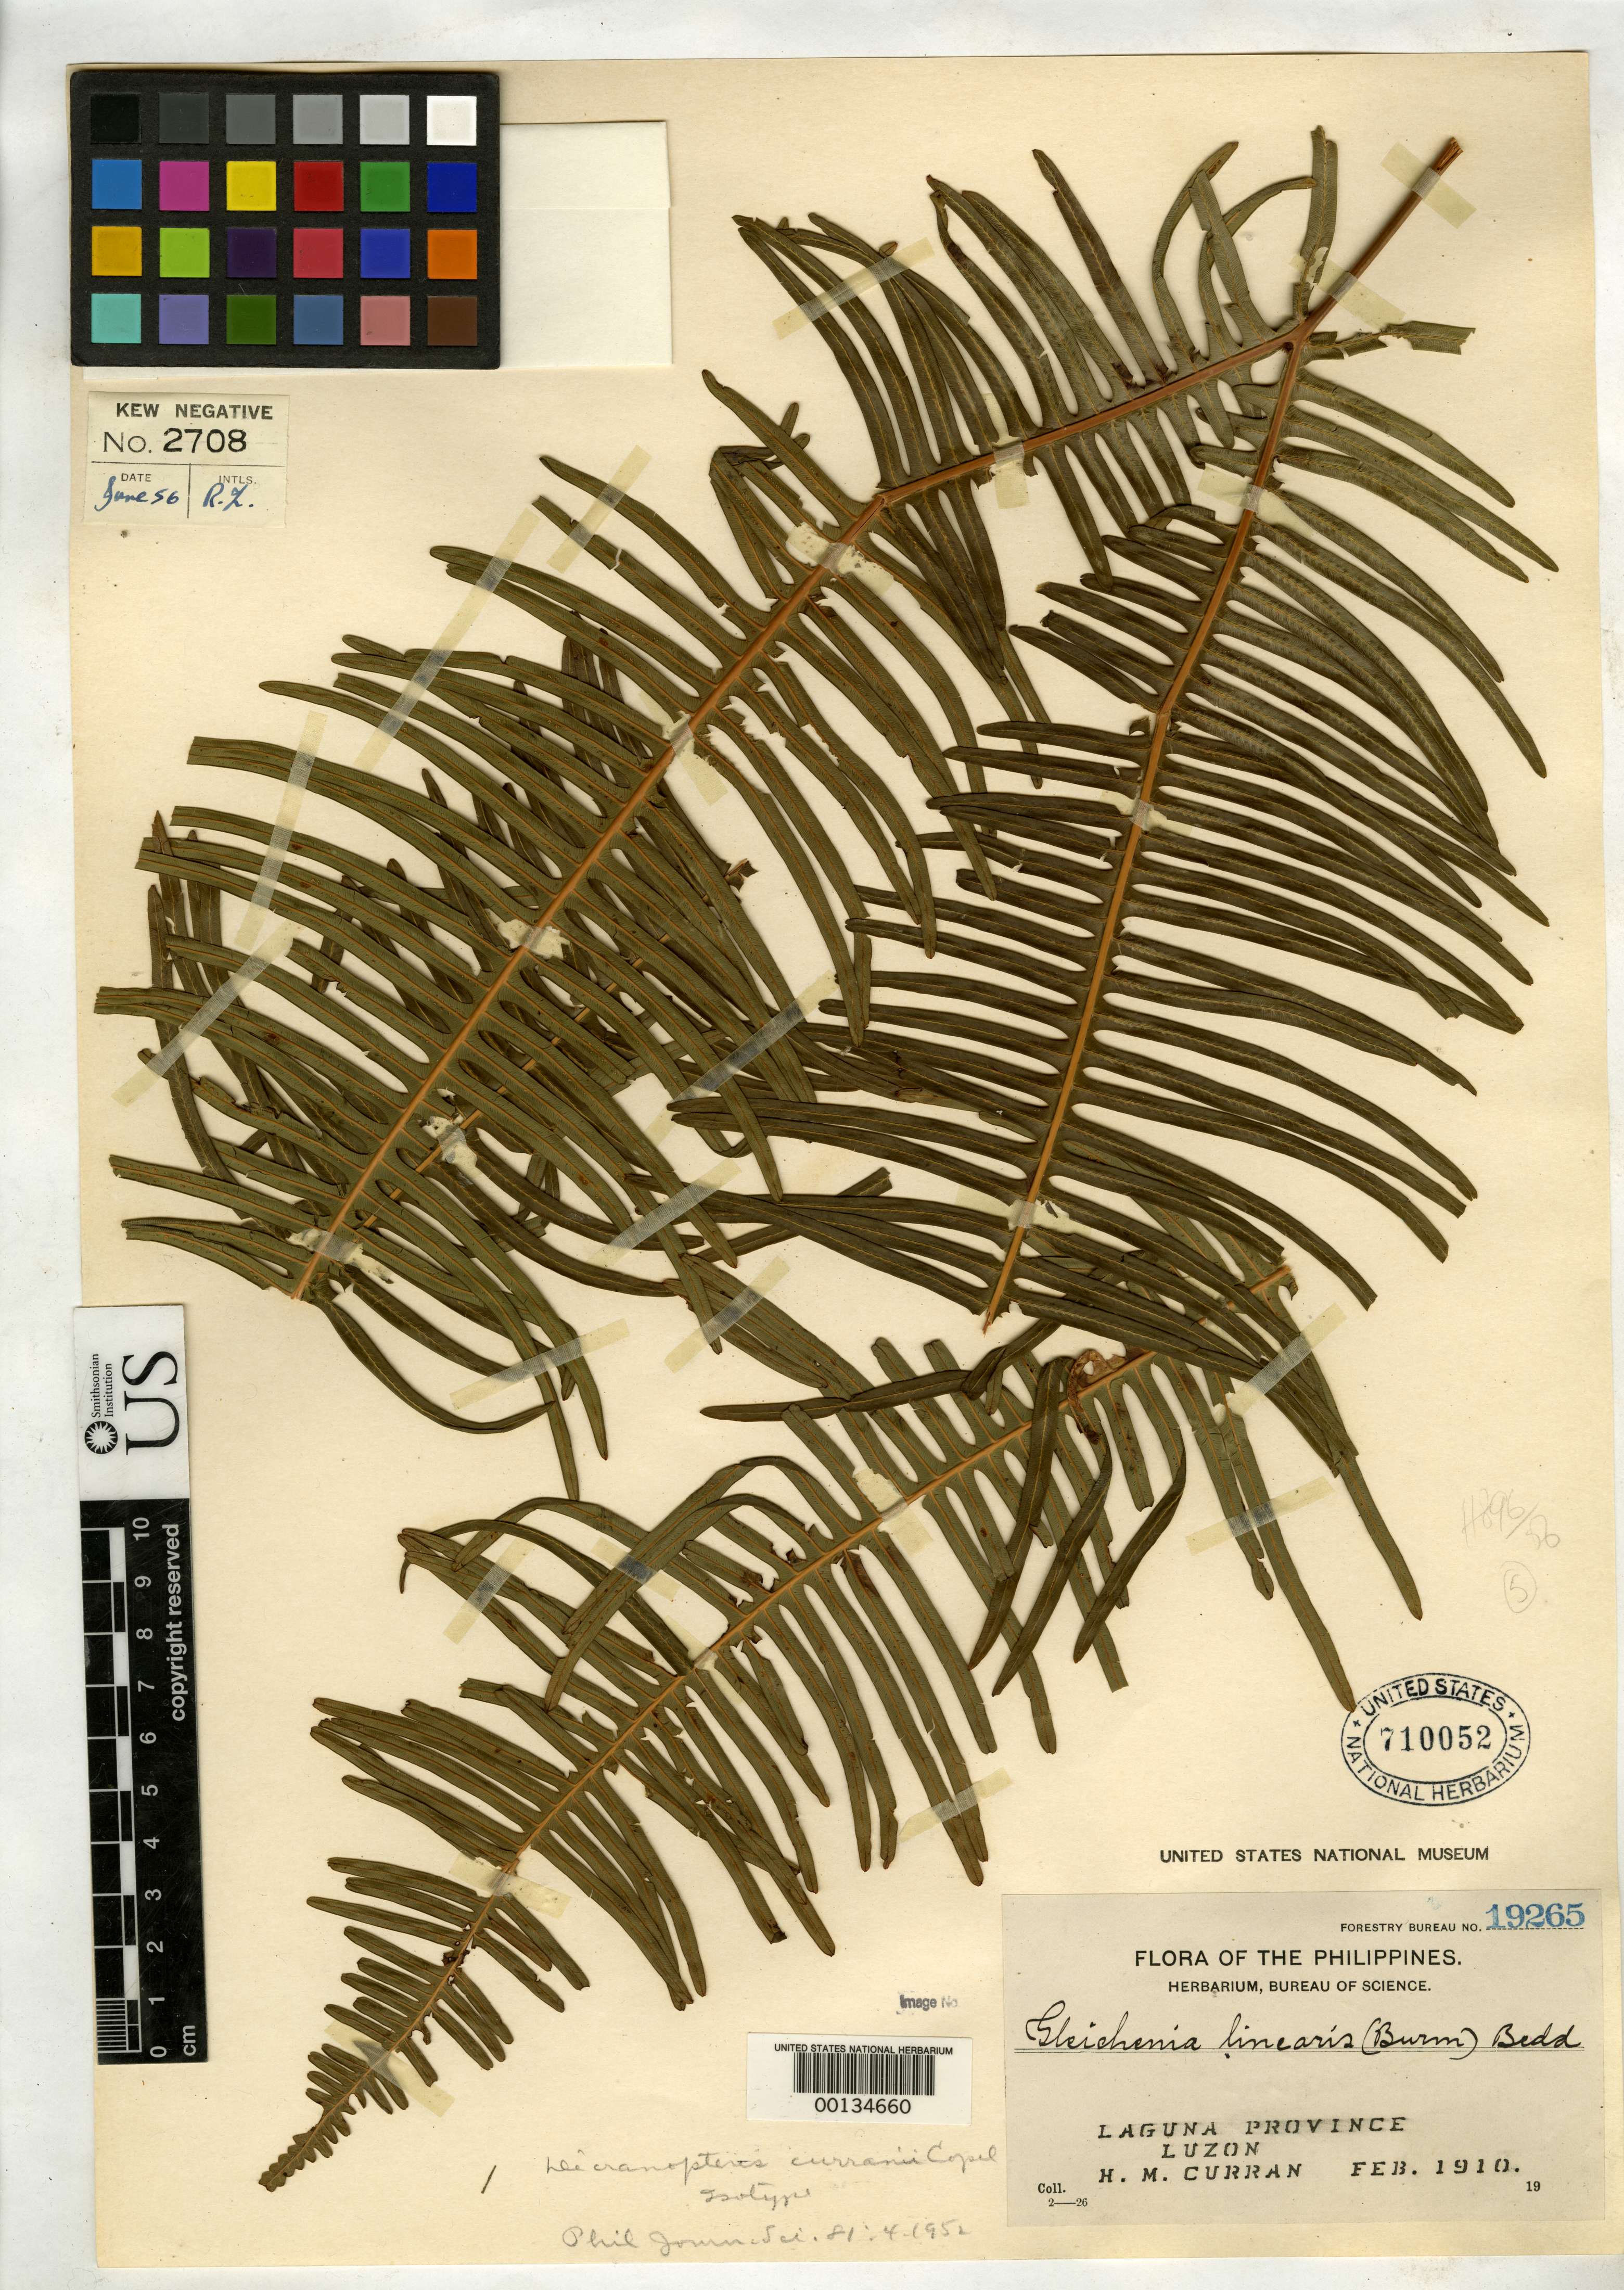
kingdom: Plantae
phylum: Tracheophyta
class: Polypodiopsida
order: Gleicheniales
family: Gleicheniaceae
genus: Dicranopteris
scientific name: Dicranopteris curranii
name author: Copel.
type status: Isotype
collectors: H. M. Curran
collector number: For. Bur. 19265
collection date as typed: Feb 1910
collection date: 1910-02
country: Philippines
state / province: Calabarzon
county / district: Laguna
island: Luzon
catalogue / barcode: US 710052